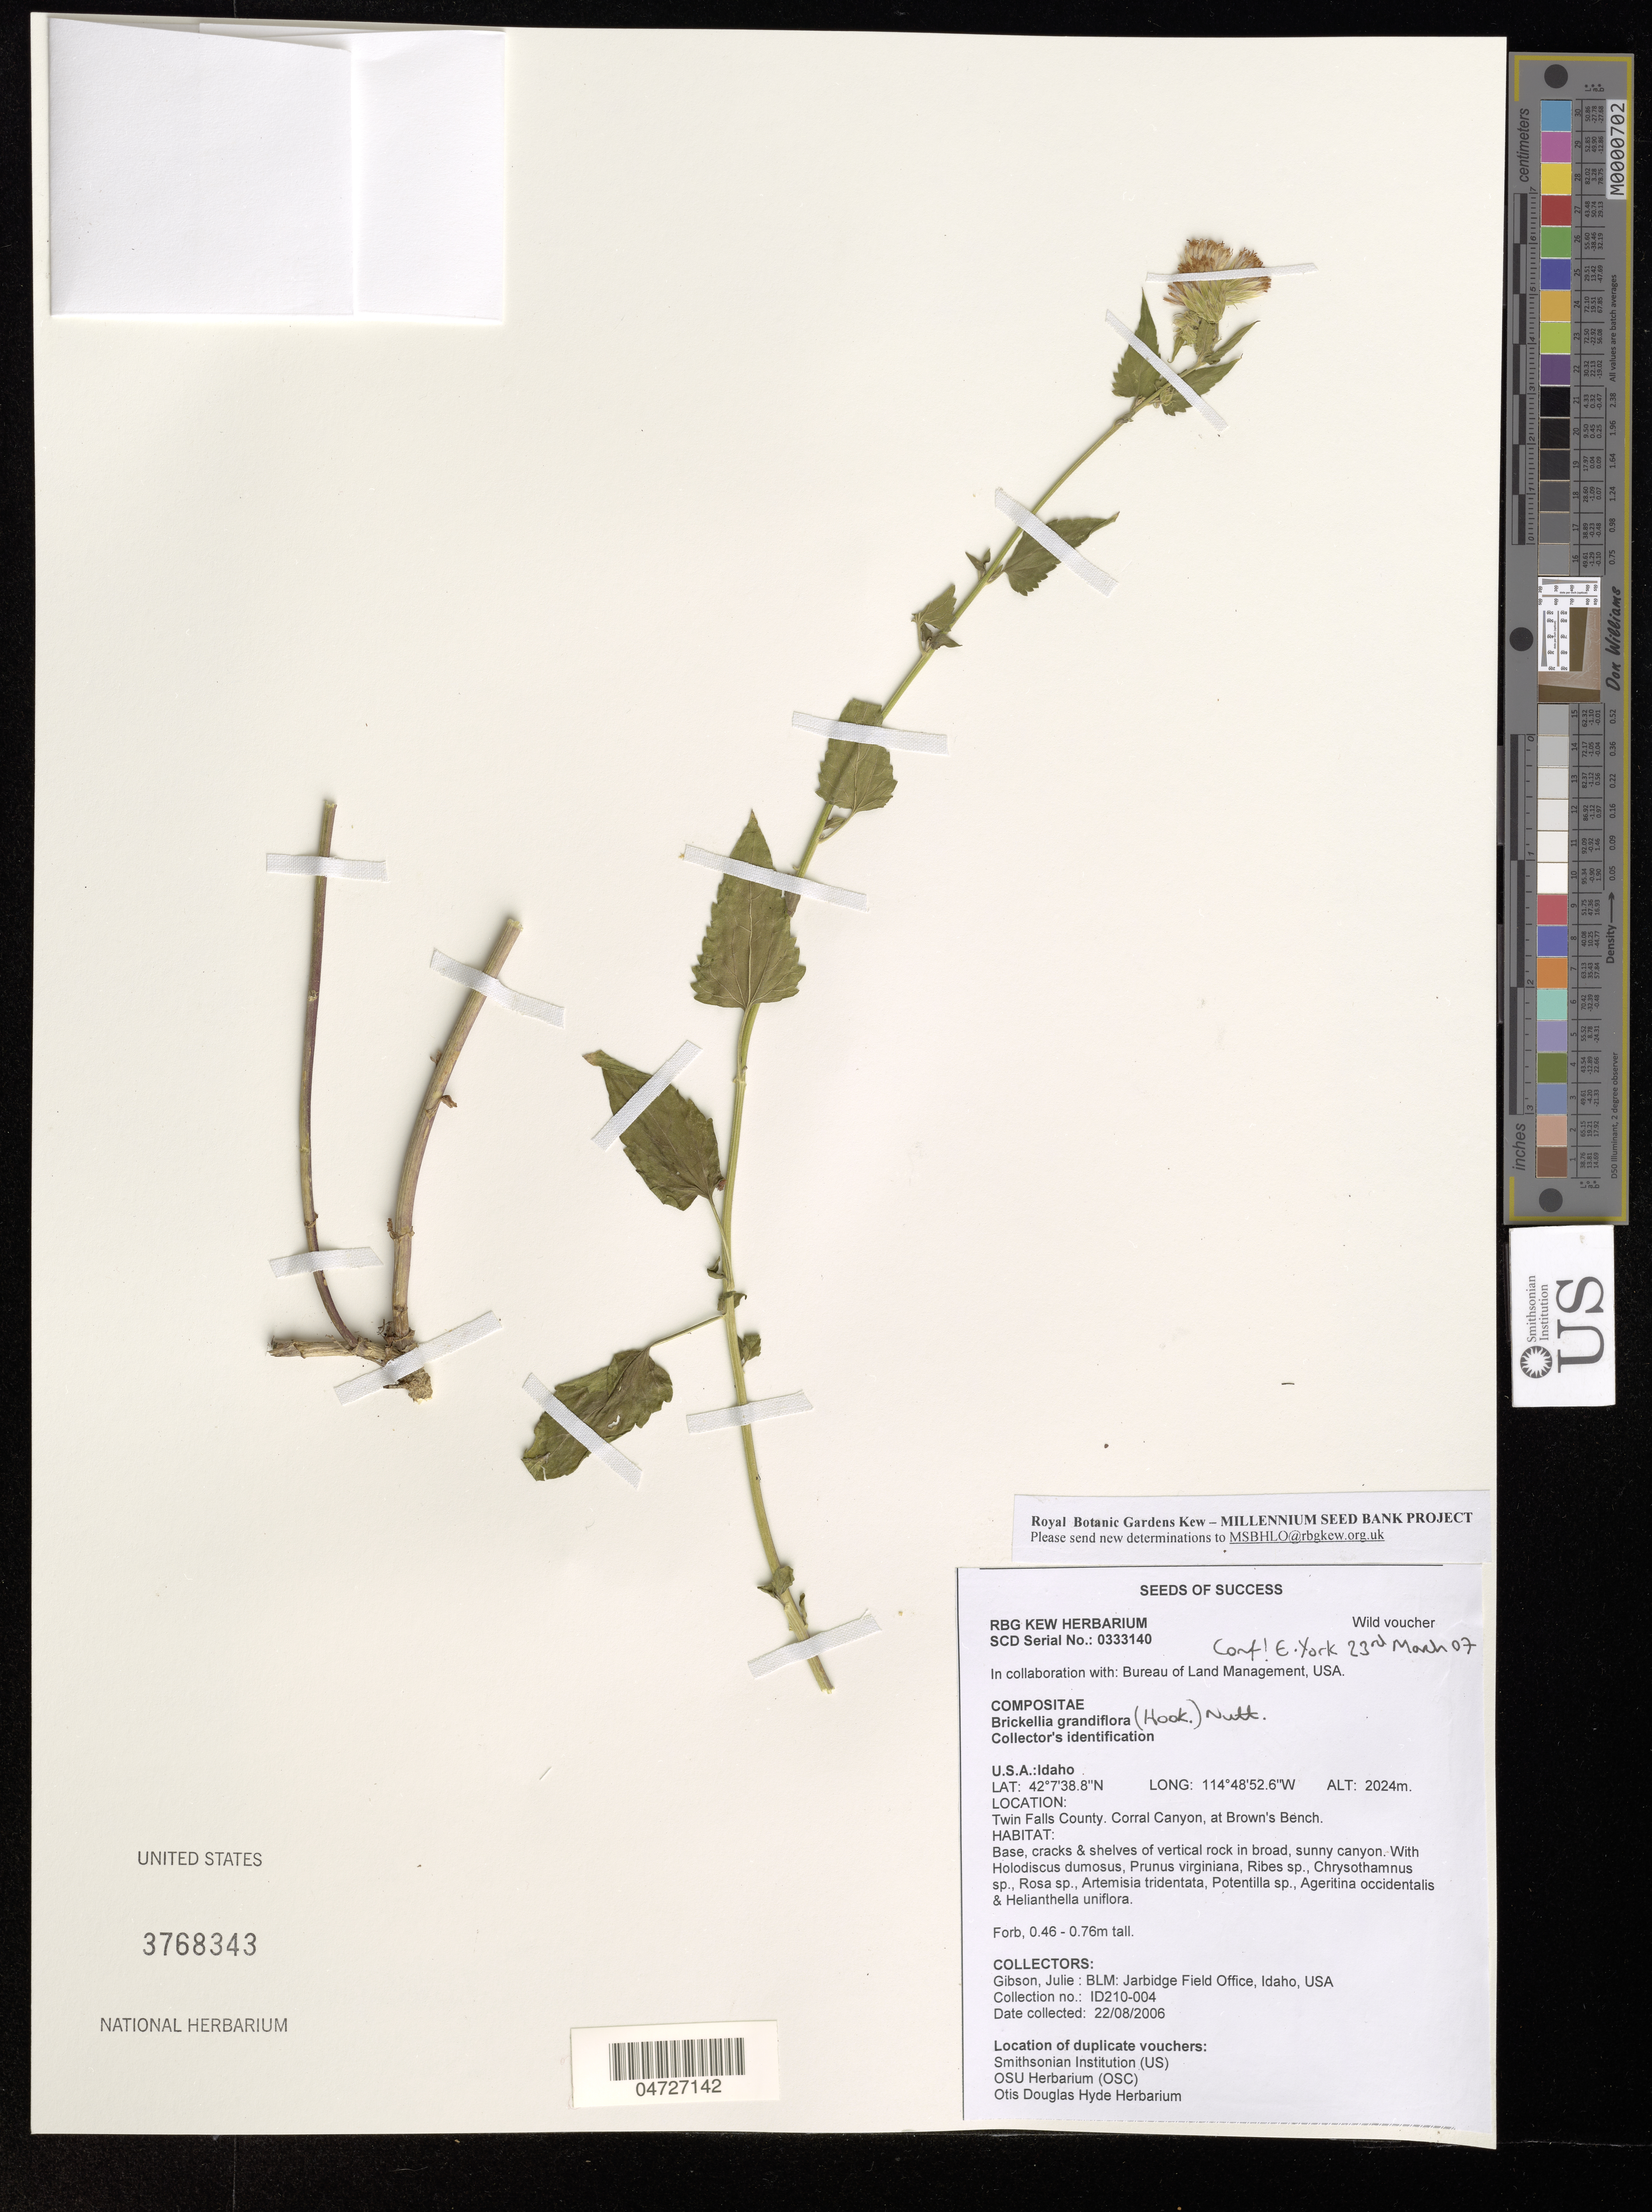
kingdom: Plantae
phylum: Tracheophyta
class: Magnoliopsida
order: Asterales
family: Asteraceae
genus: Brickellia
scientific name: Brickellia grandiflora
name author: (Hook.) Nutt.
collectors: J. Gibson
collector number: ID210-004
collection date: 2006-08-22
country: United States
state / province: Idaho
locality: Twin Falls County. Corral Canyon, at Brown's Bench.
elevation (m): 2024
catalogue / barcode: US 3768343